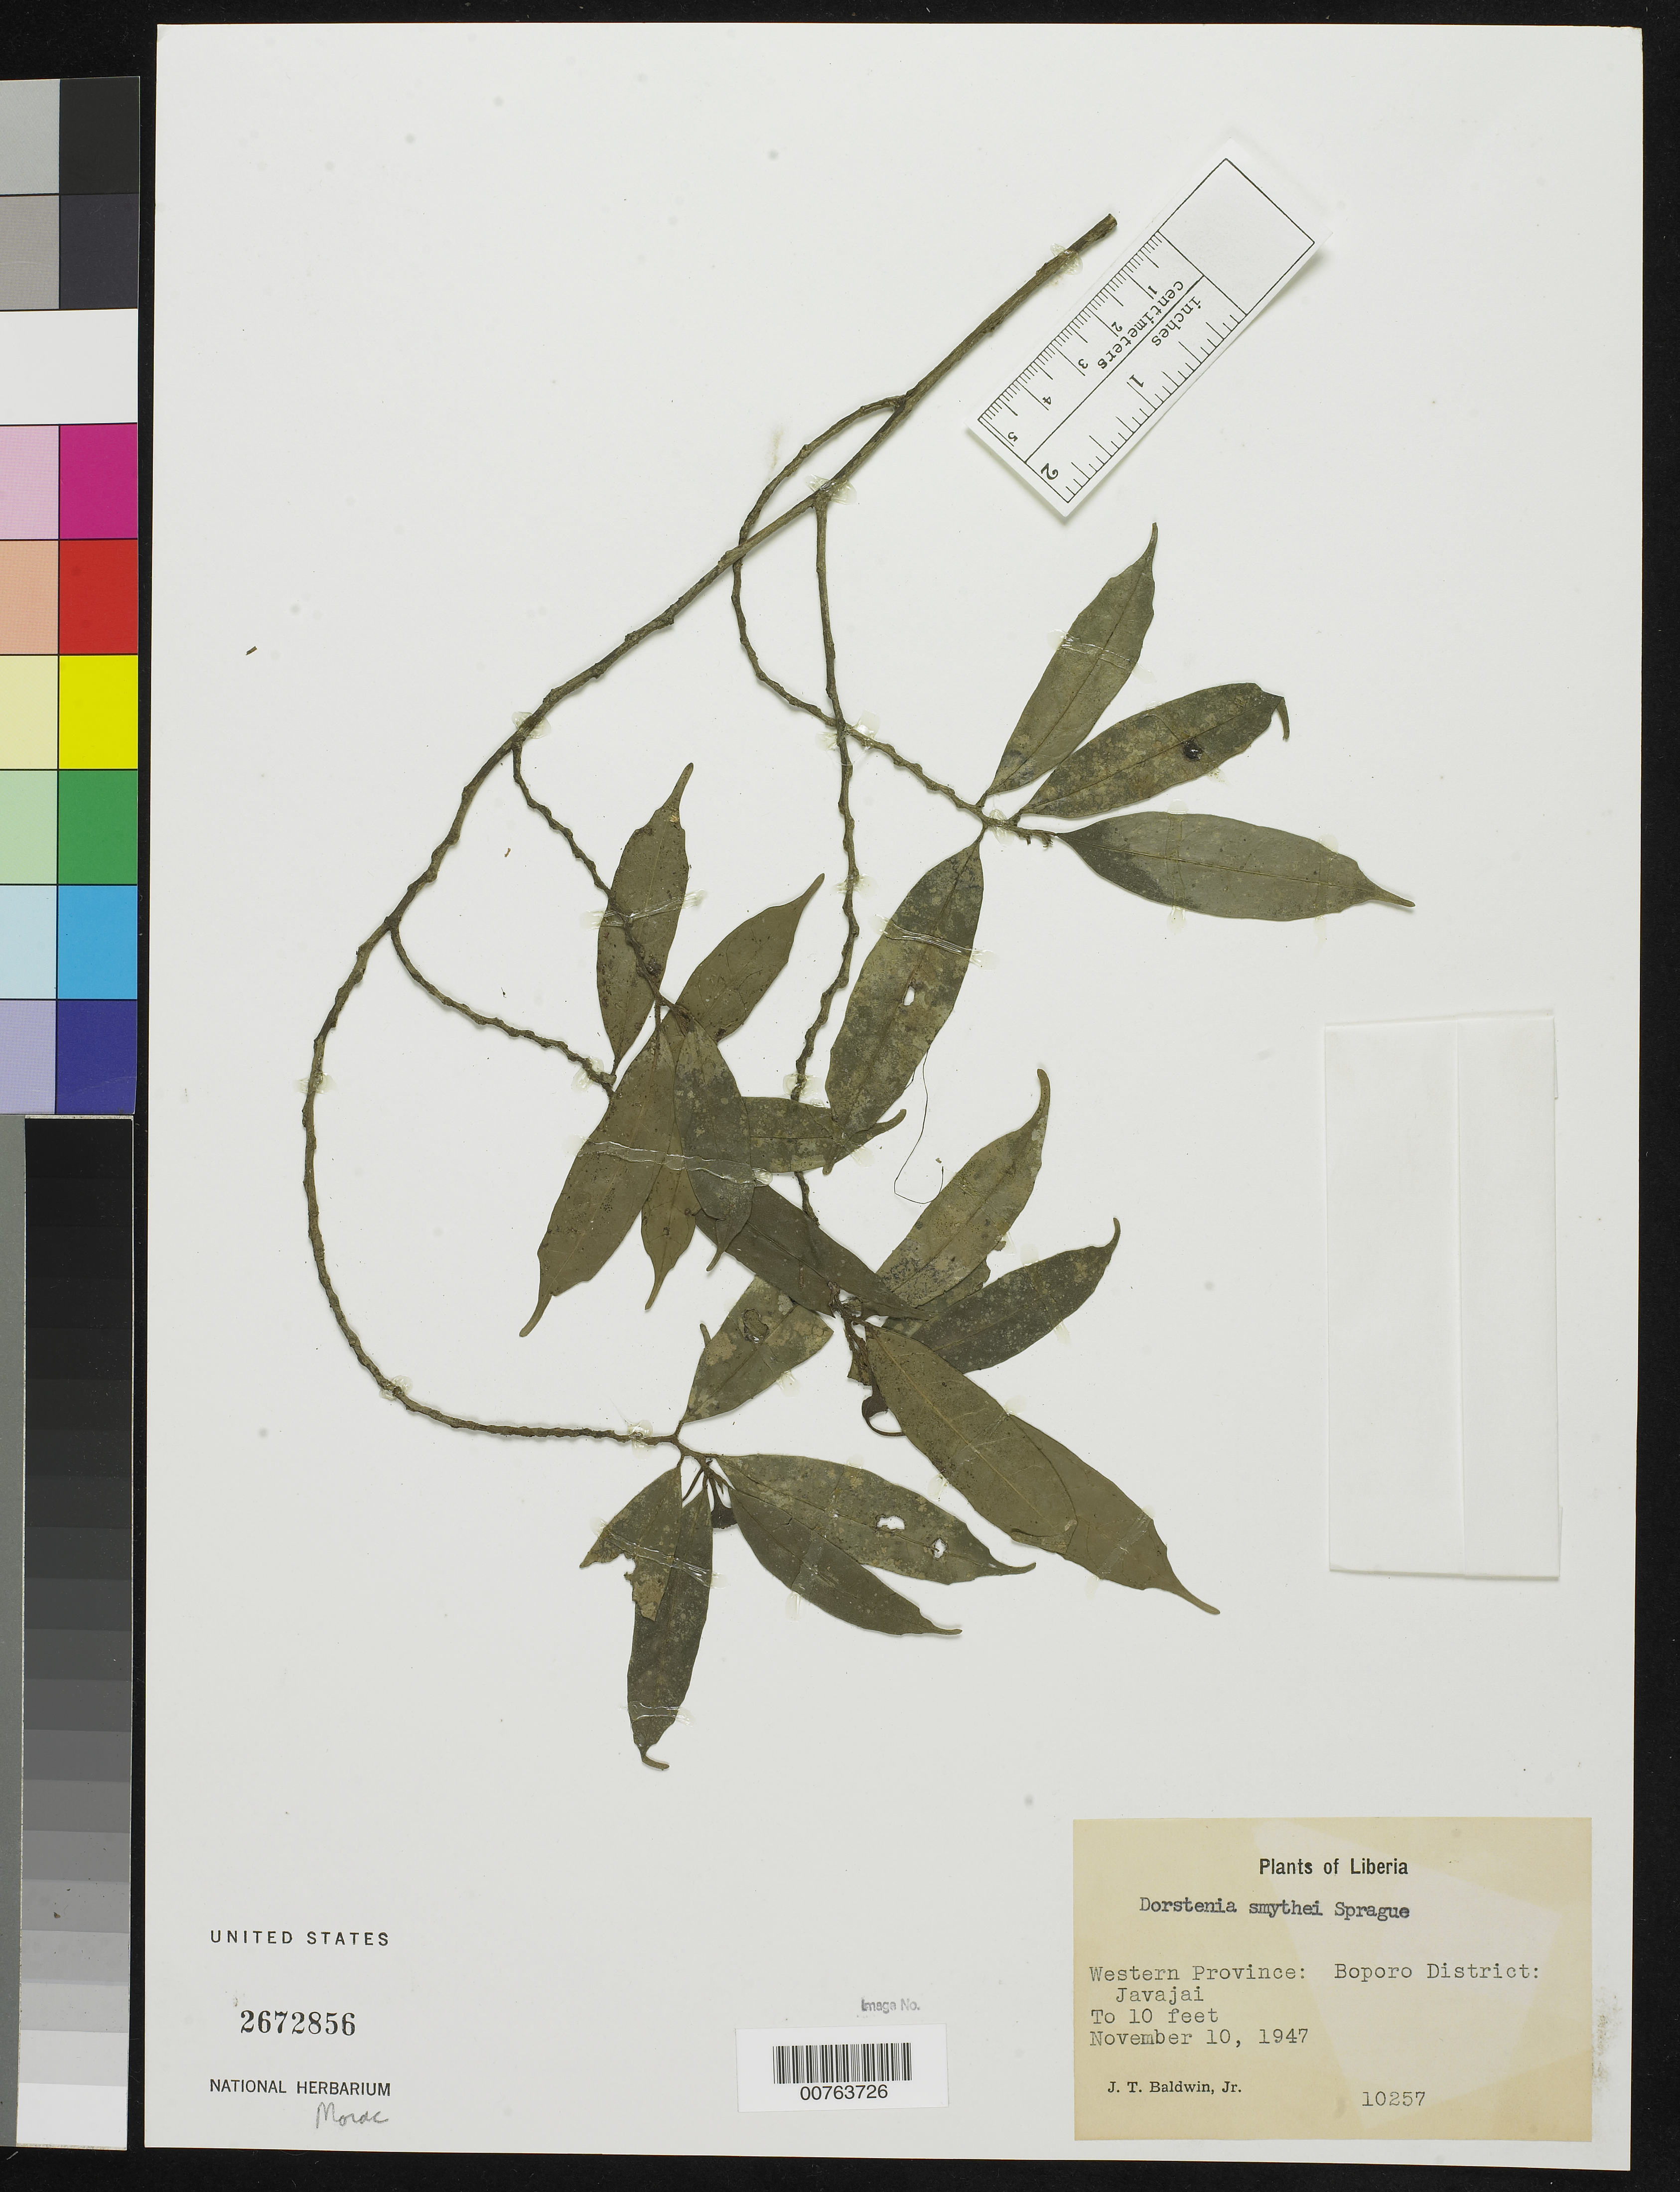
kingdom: Plantae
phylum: Tracheophyta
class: Magnoliopsida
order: Rosales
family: Moraceae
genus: Hijmania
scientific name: Hijmania turbinata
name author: (Engl.) M.D.M. Vianna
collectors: J. T. Baldwin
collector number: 10257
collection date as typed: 10 Nov 1947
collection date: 1947-11-10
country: Liberia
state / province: Gbarpolu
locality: Western Province: Boporo District, Javajai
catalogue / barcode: US 2672856